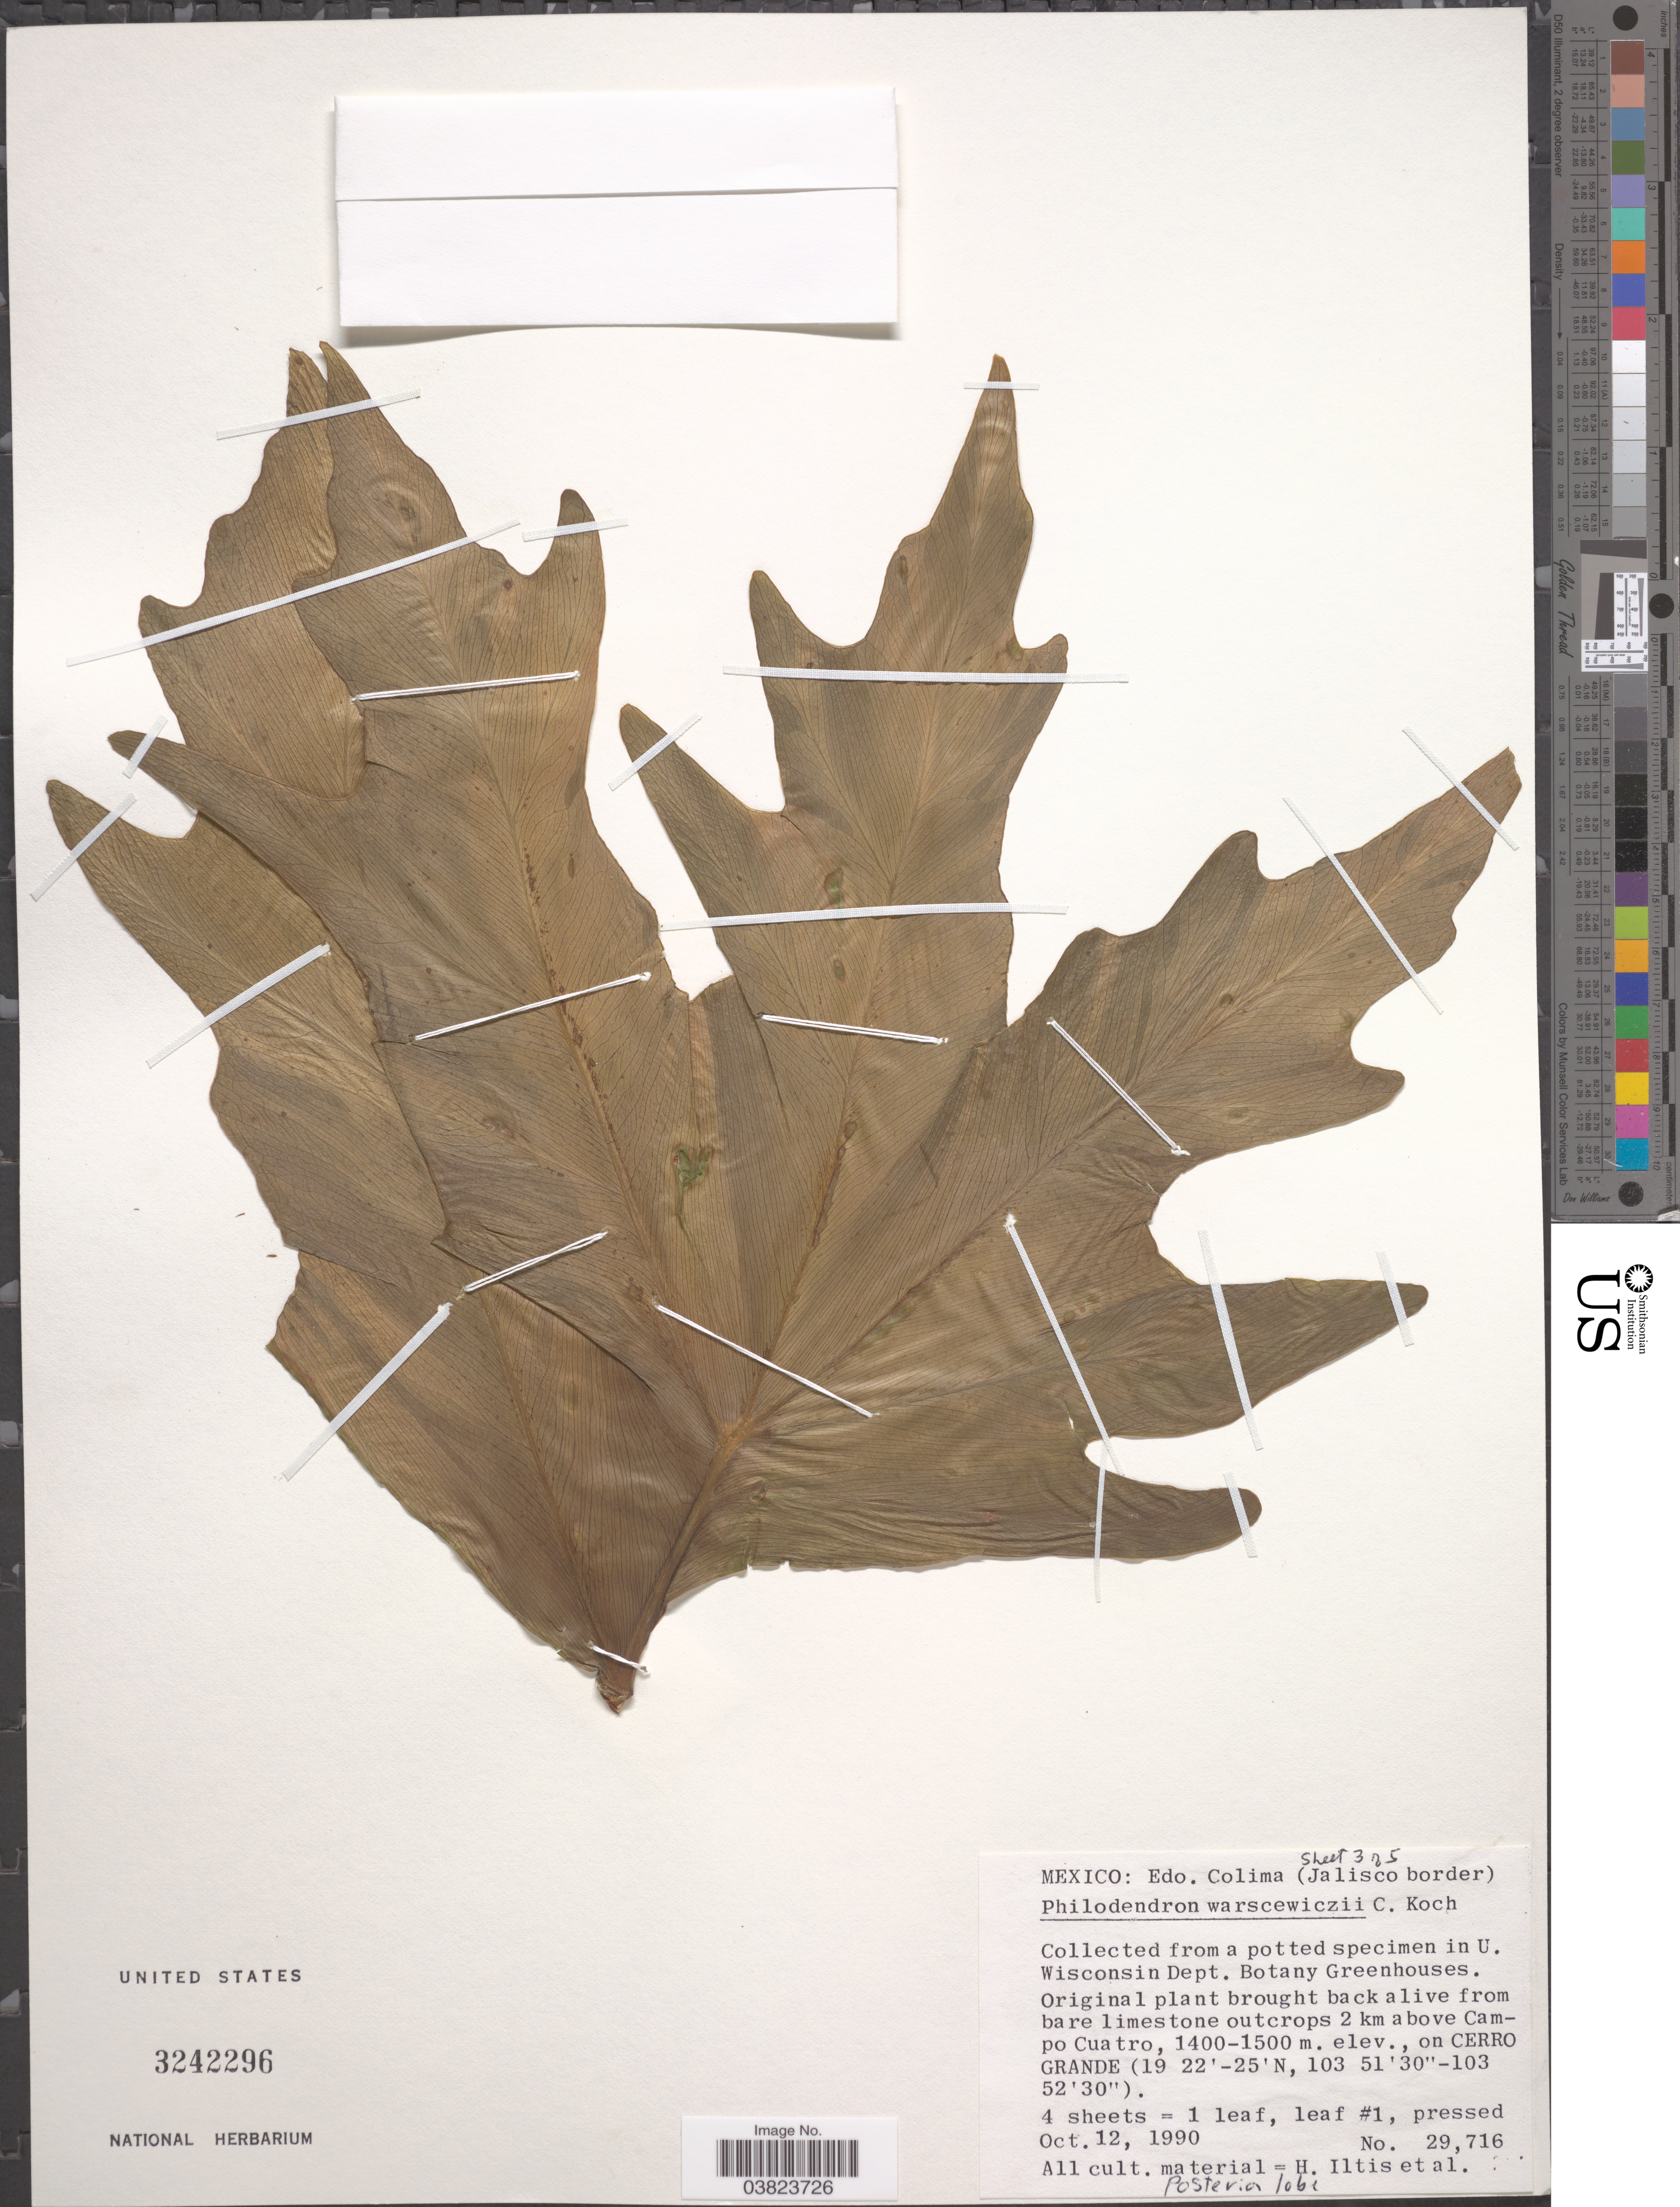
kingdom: Plantae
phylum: Tracheophyta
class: Liliopsida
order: Alismatales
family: Araceae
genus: Philodendron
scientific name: Philodendron warszewiczii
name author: K. Koch & C.D. Bouché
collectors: H. Iltis & et al.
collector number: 29716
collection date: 1990-10-12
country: United States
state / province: Wisconsin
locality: A potted specimen in Univ. of Wisconsin, Dept. of Botany Greenhouses.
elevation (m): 1400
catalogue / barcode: US 3242296